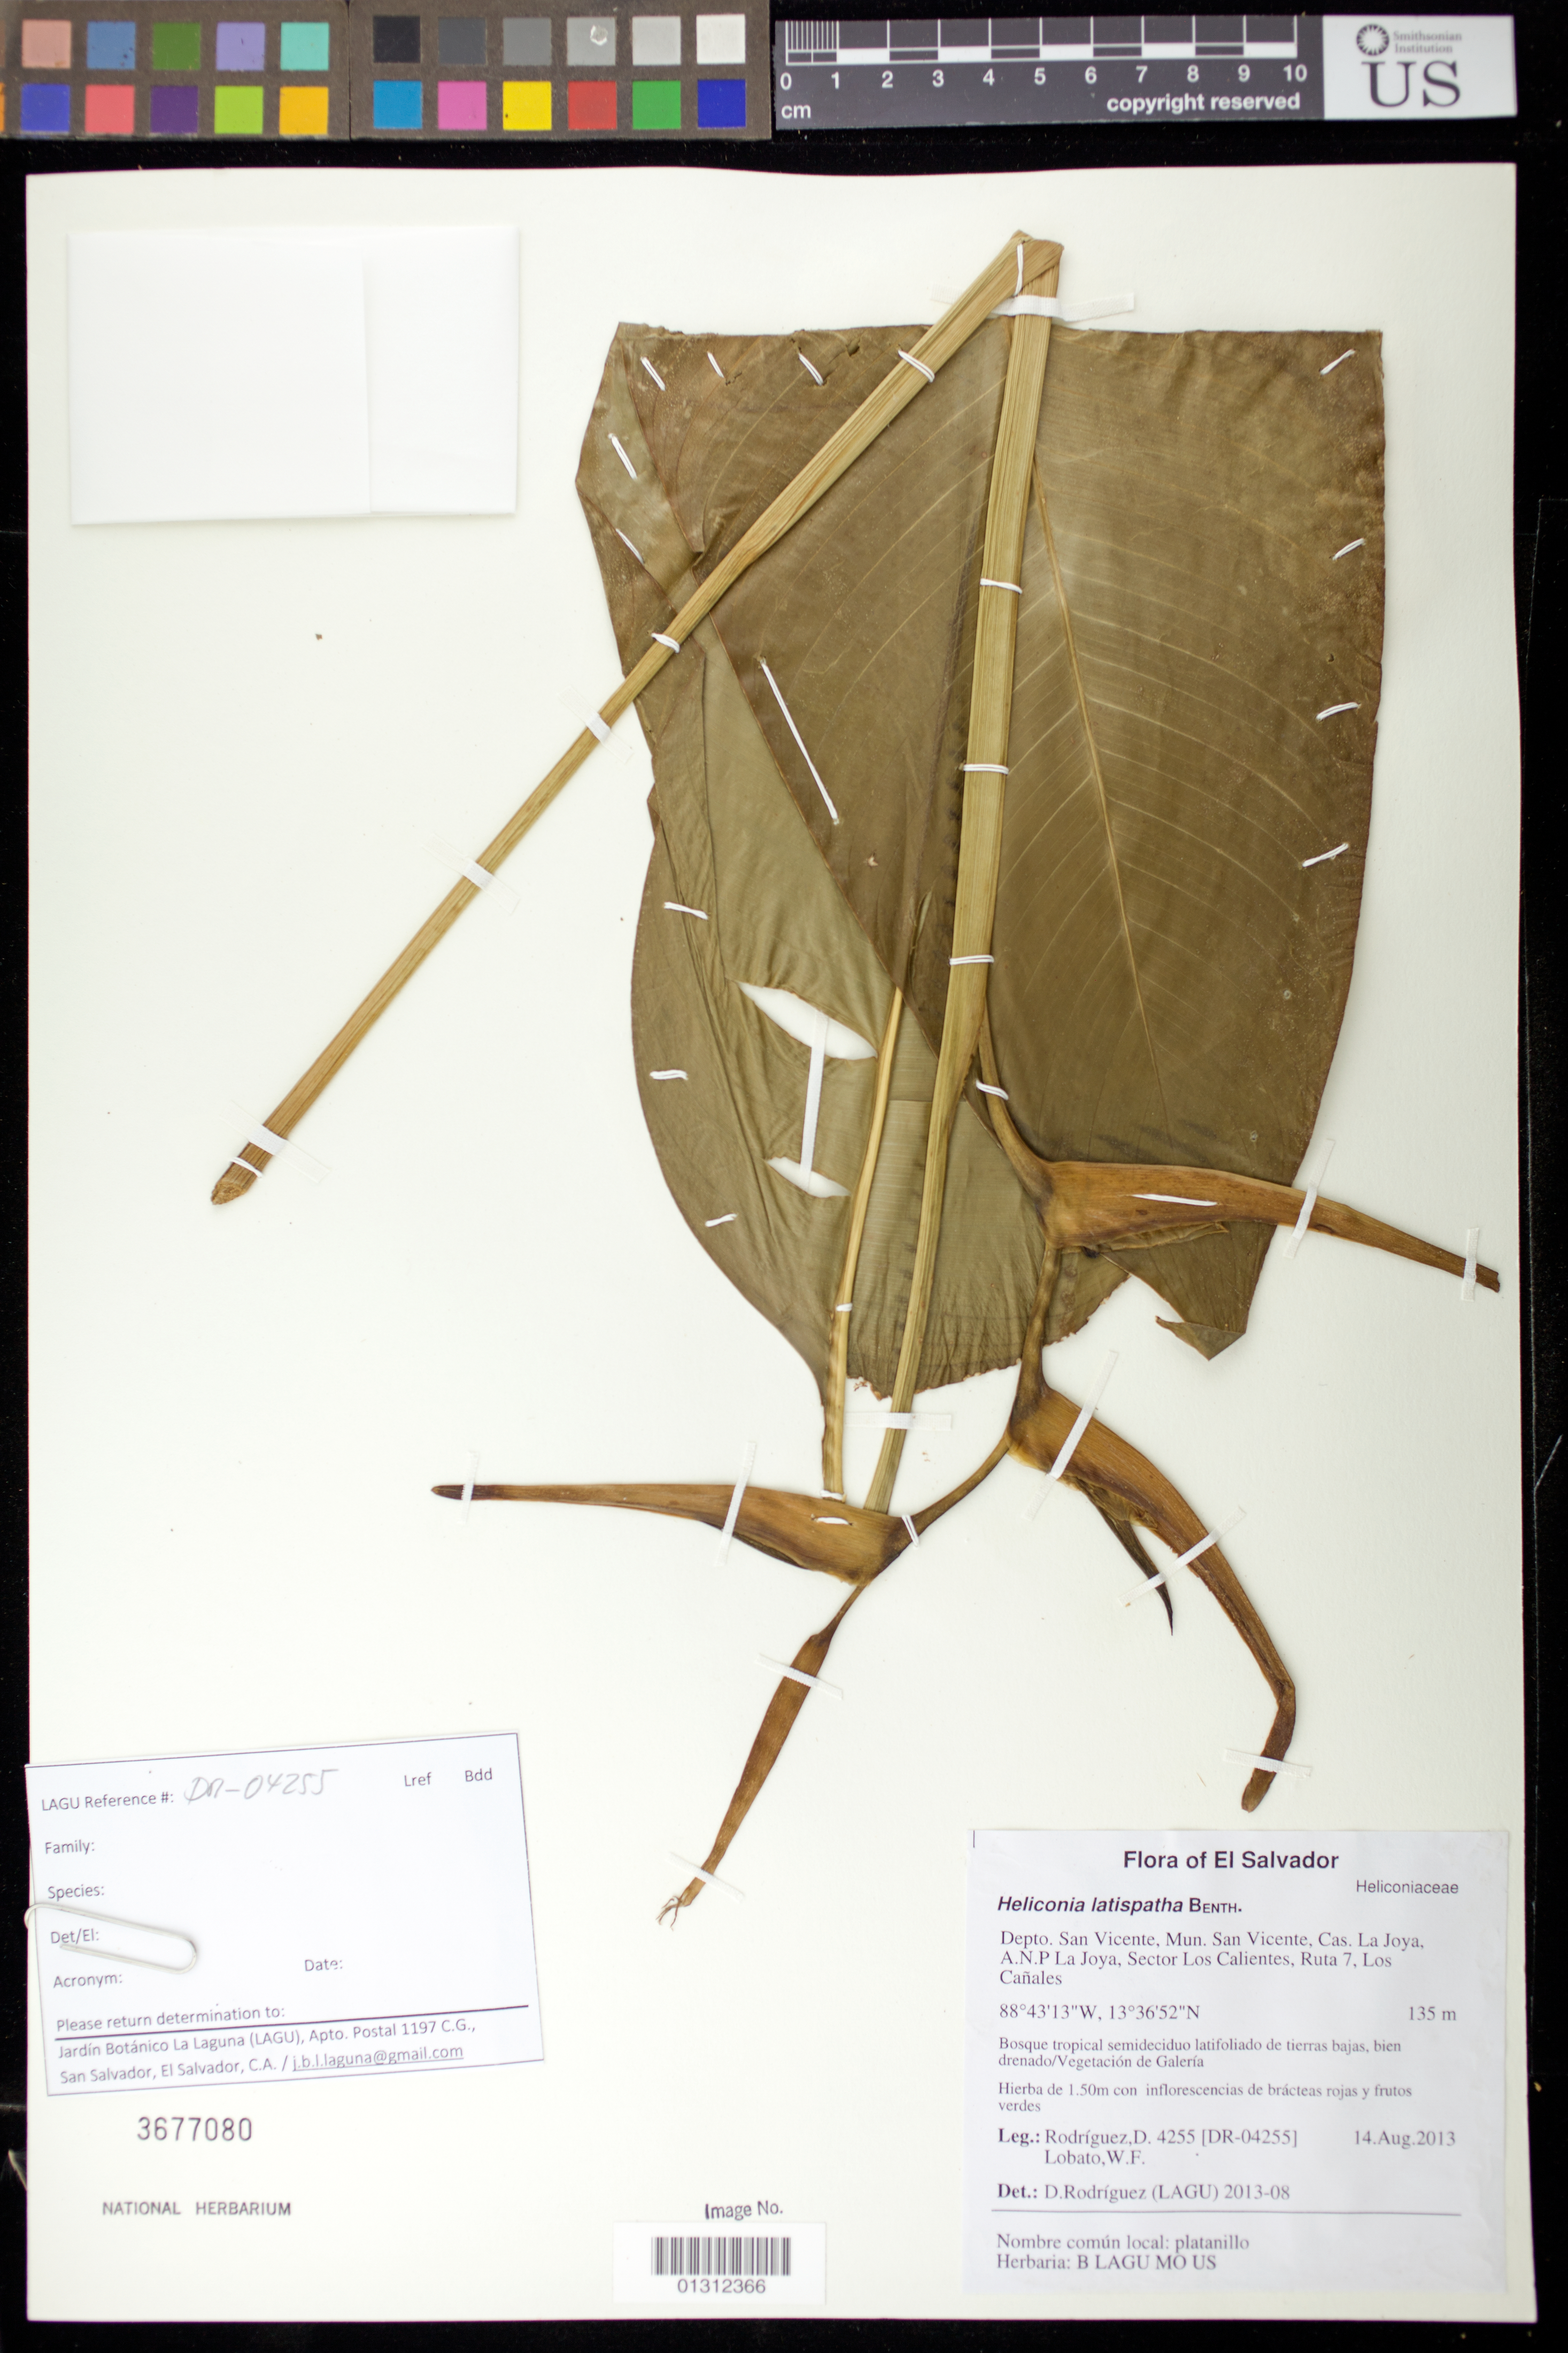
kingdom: Plantae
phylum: Tracheophyta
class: Liliopsida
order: Zingiberales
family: Heliconiaceae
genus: Heliconia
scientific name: Heliconia latispatha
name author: Benth.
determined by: Rodriguez, D.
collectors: D. Rodriguez & W. Lobato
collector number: DR-04255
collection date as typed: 14.Aug.2013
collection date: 2013-08-14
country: El Salvador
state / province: San Vincente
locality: Mun. San Vincente, Cas la Joya, A.N.P. La Joya, Sector Los Calientes, Ruta 7, Los Cañales.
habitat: Boosque tropical semideciduo latifoliado de tierras bajas, bien drenado/Vegetación de Galería.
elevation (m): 135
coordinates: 13 32 56 N, 88 43 13 W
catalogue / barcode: US 3677080